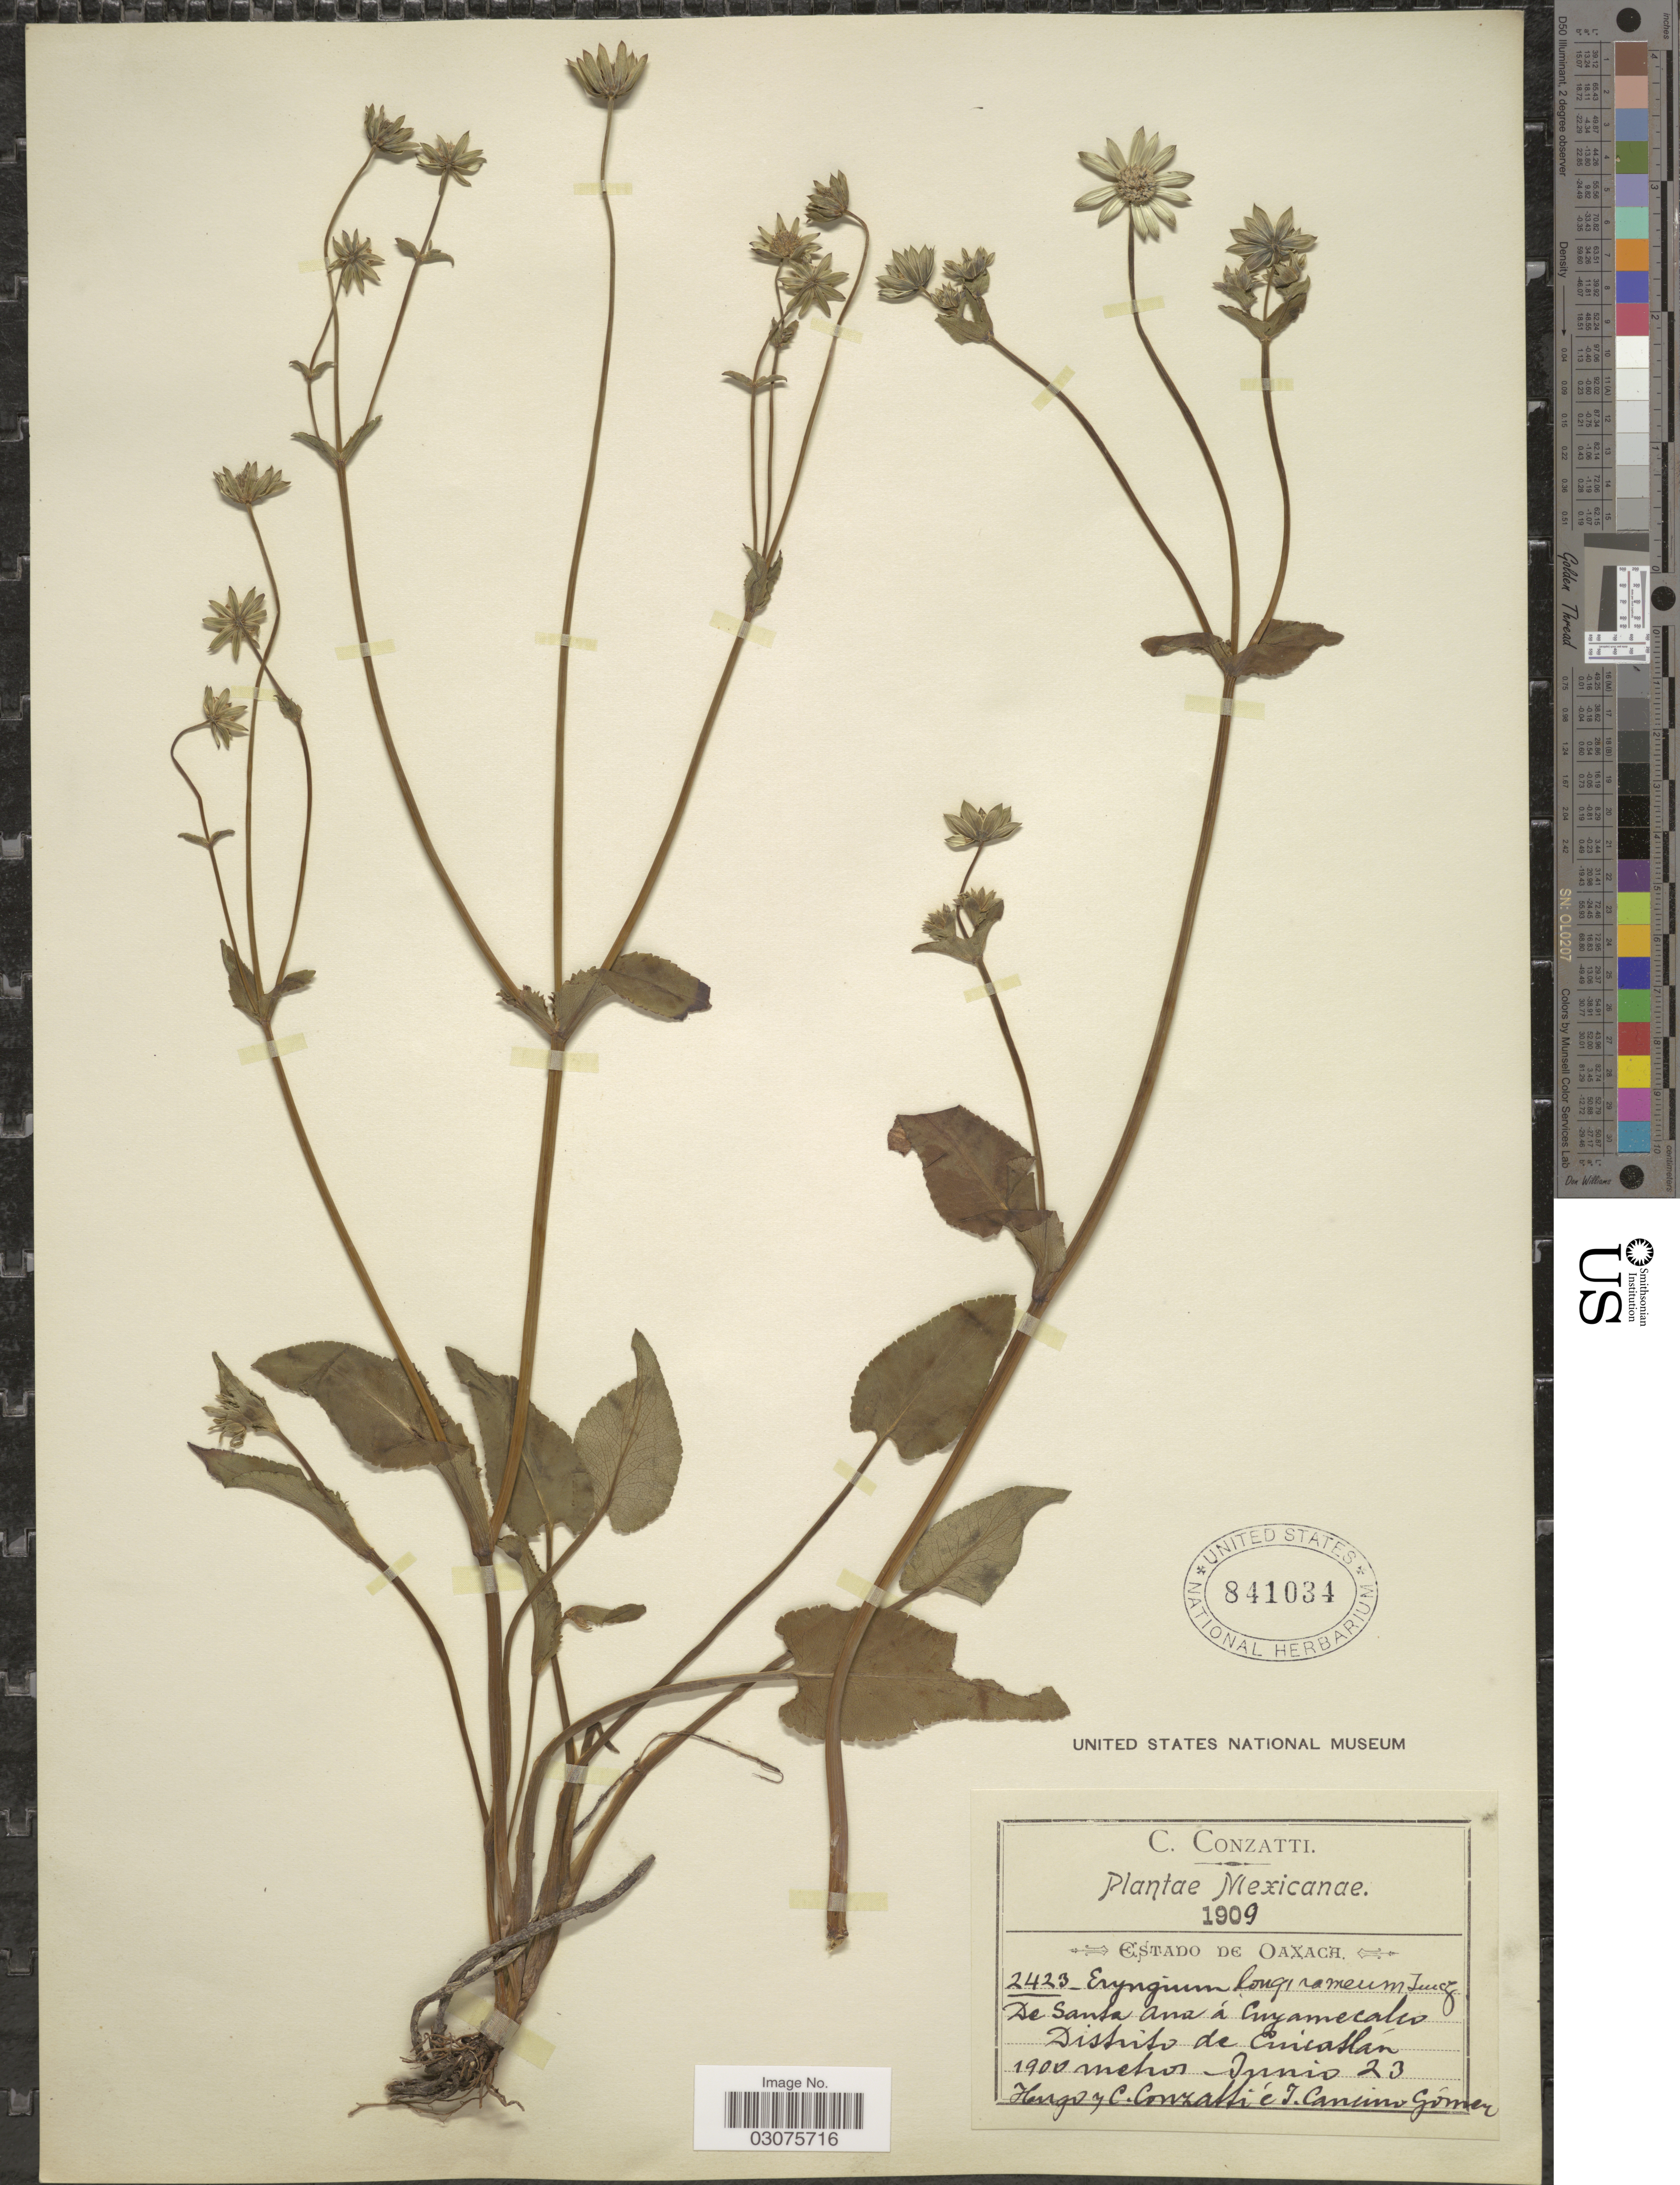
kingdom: Plantae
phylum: Tracheophyta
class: Magnoliopsida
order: Apiales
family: Apiaceae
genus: Eryngium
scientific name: Eryngium gracile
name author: F. Delaroche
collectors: H. Conzatti, C. Conzatti & J. Gomez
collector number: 2423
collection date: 1909-06-23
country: Mexico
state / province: Oaxaca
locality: De Santa Ana á Cuyamecaho, Distrito de Cuicatlán.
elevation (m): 1900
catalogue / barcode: US 841034